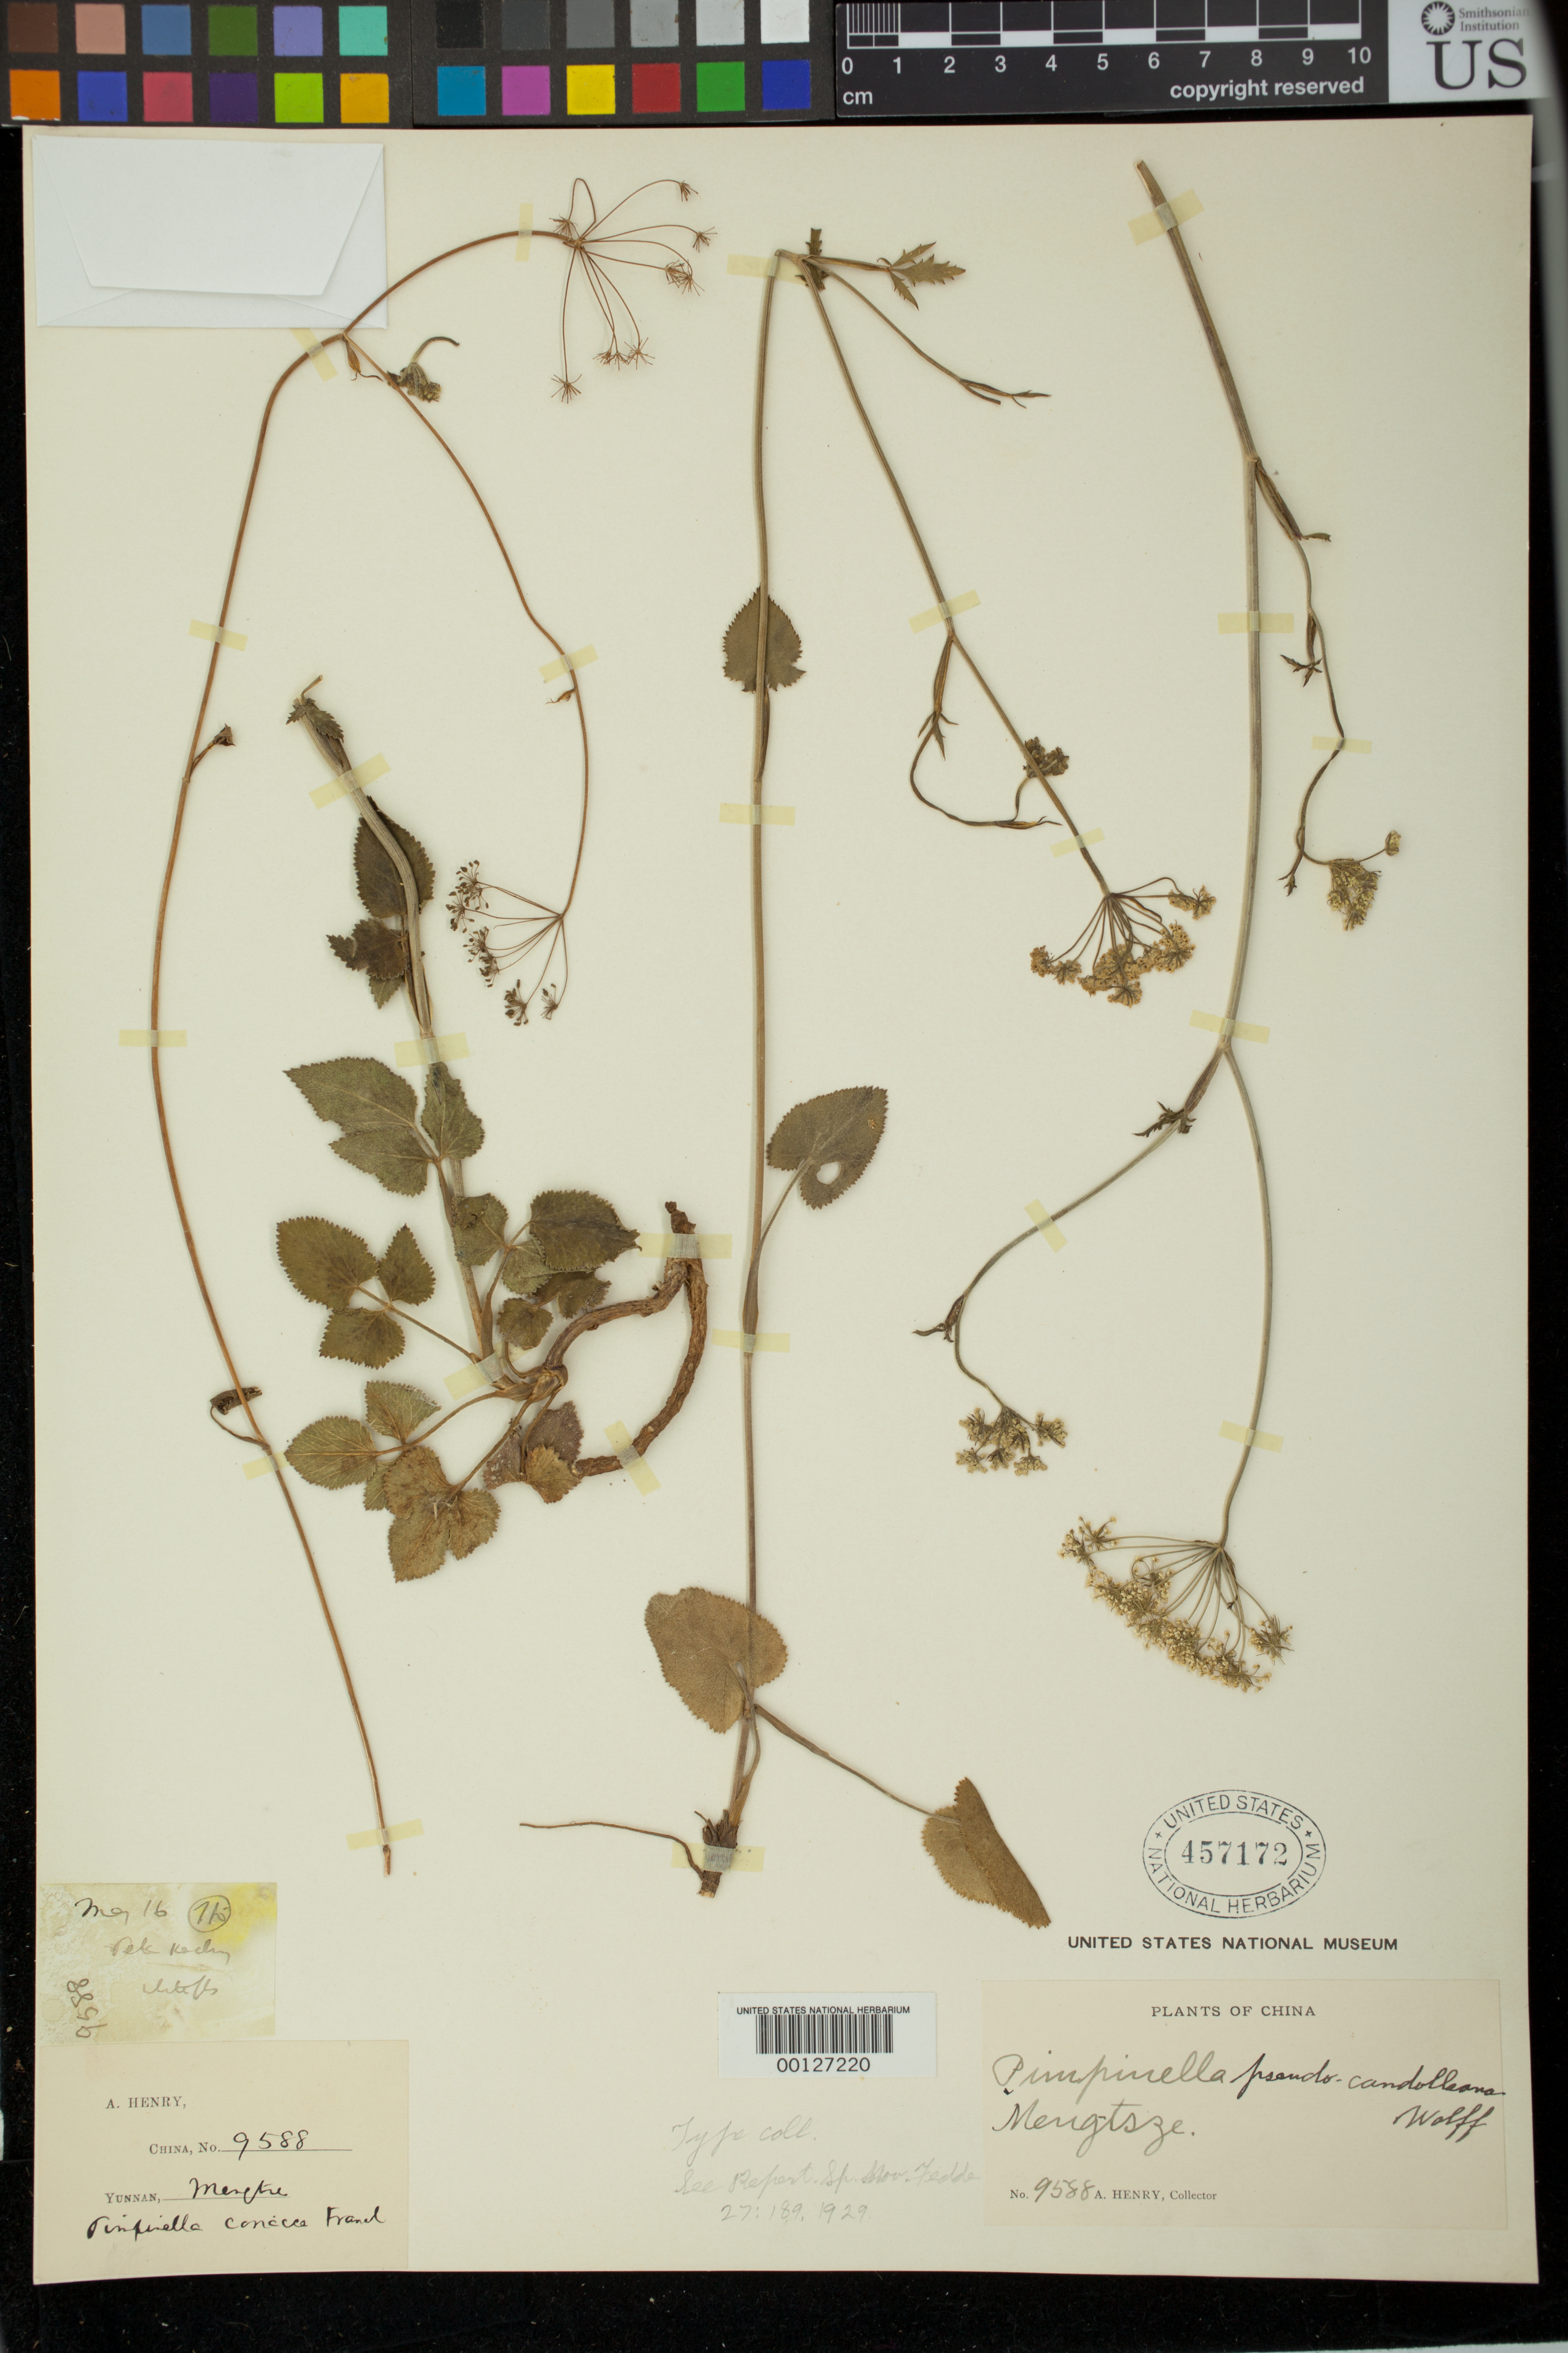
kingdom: Plantae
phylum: Tracheophyta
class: Magnoliopsida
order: Apiales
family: Apiaceae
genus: Pimpinella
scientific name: Pimpinella pseudocandolleana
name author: H. Wolff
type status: Isotype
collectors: A. Henry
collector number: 9588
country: China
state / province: Yunnan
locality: Mengtze [Meng-tsze]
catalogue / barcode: US 457172